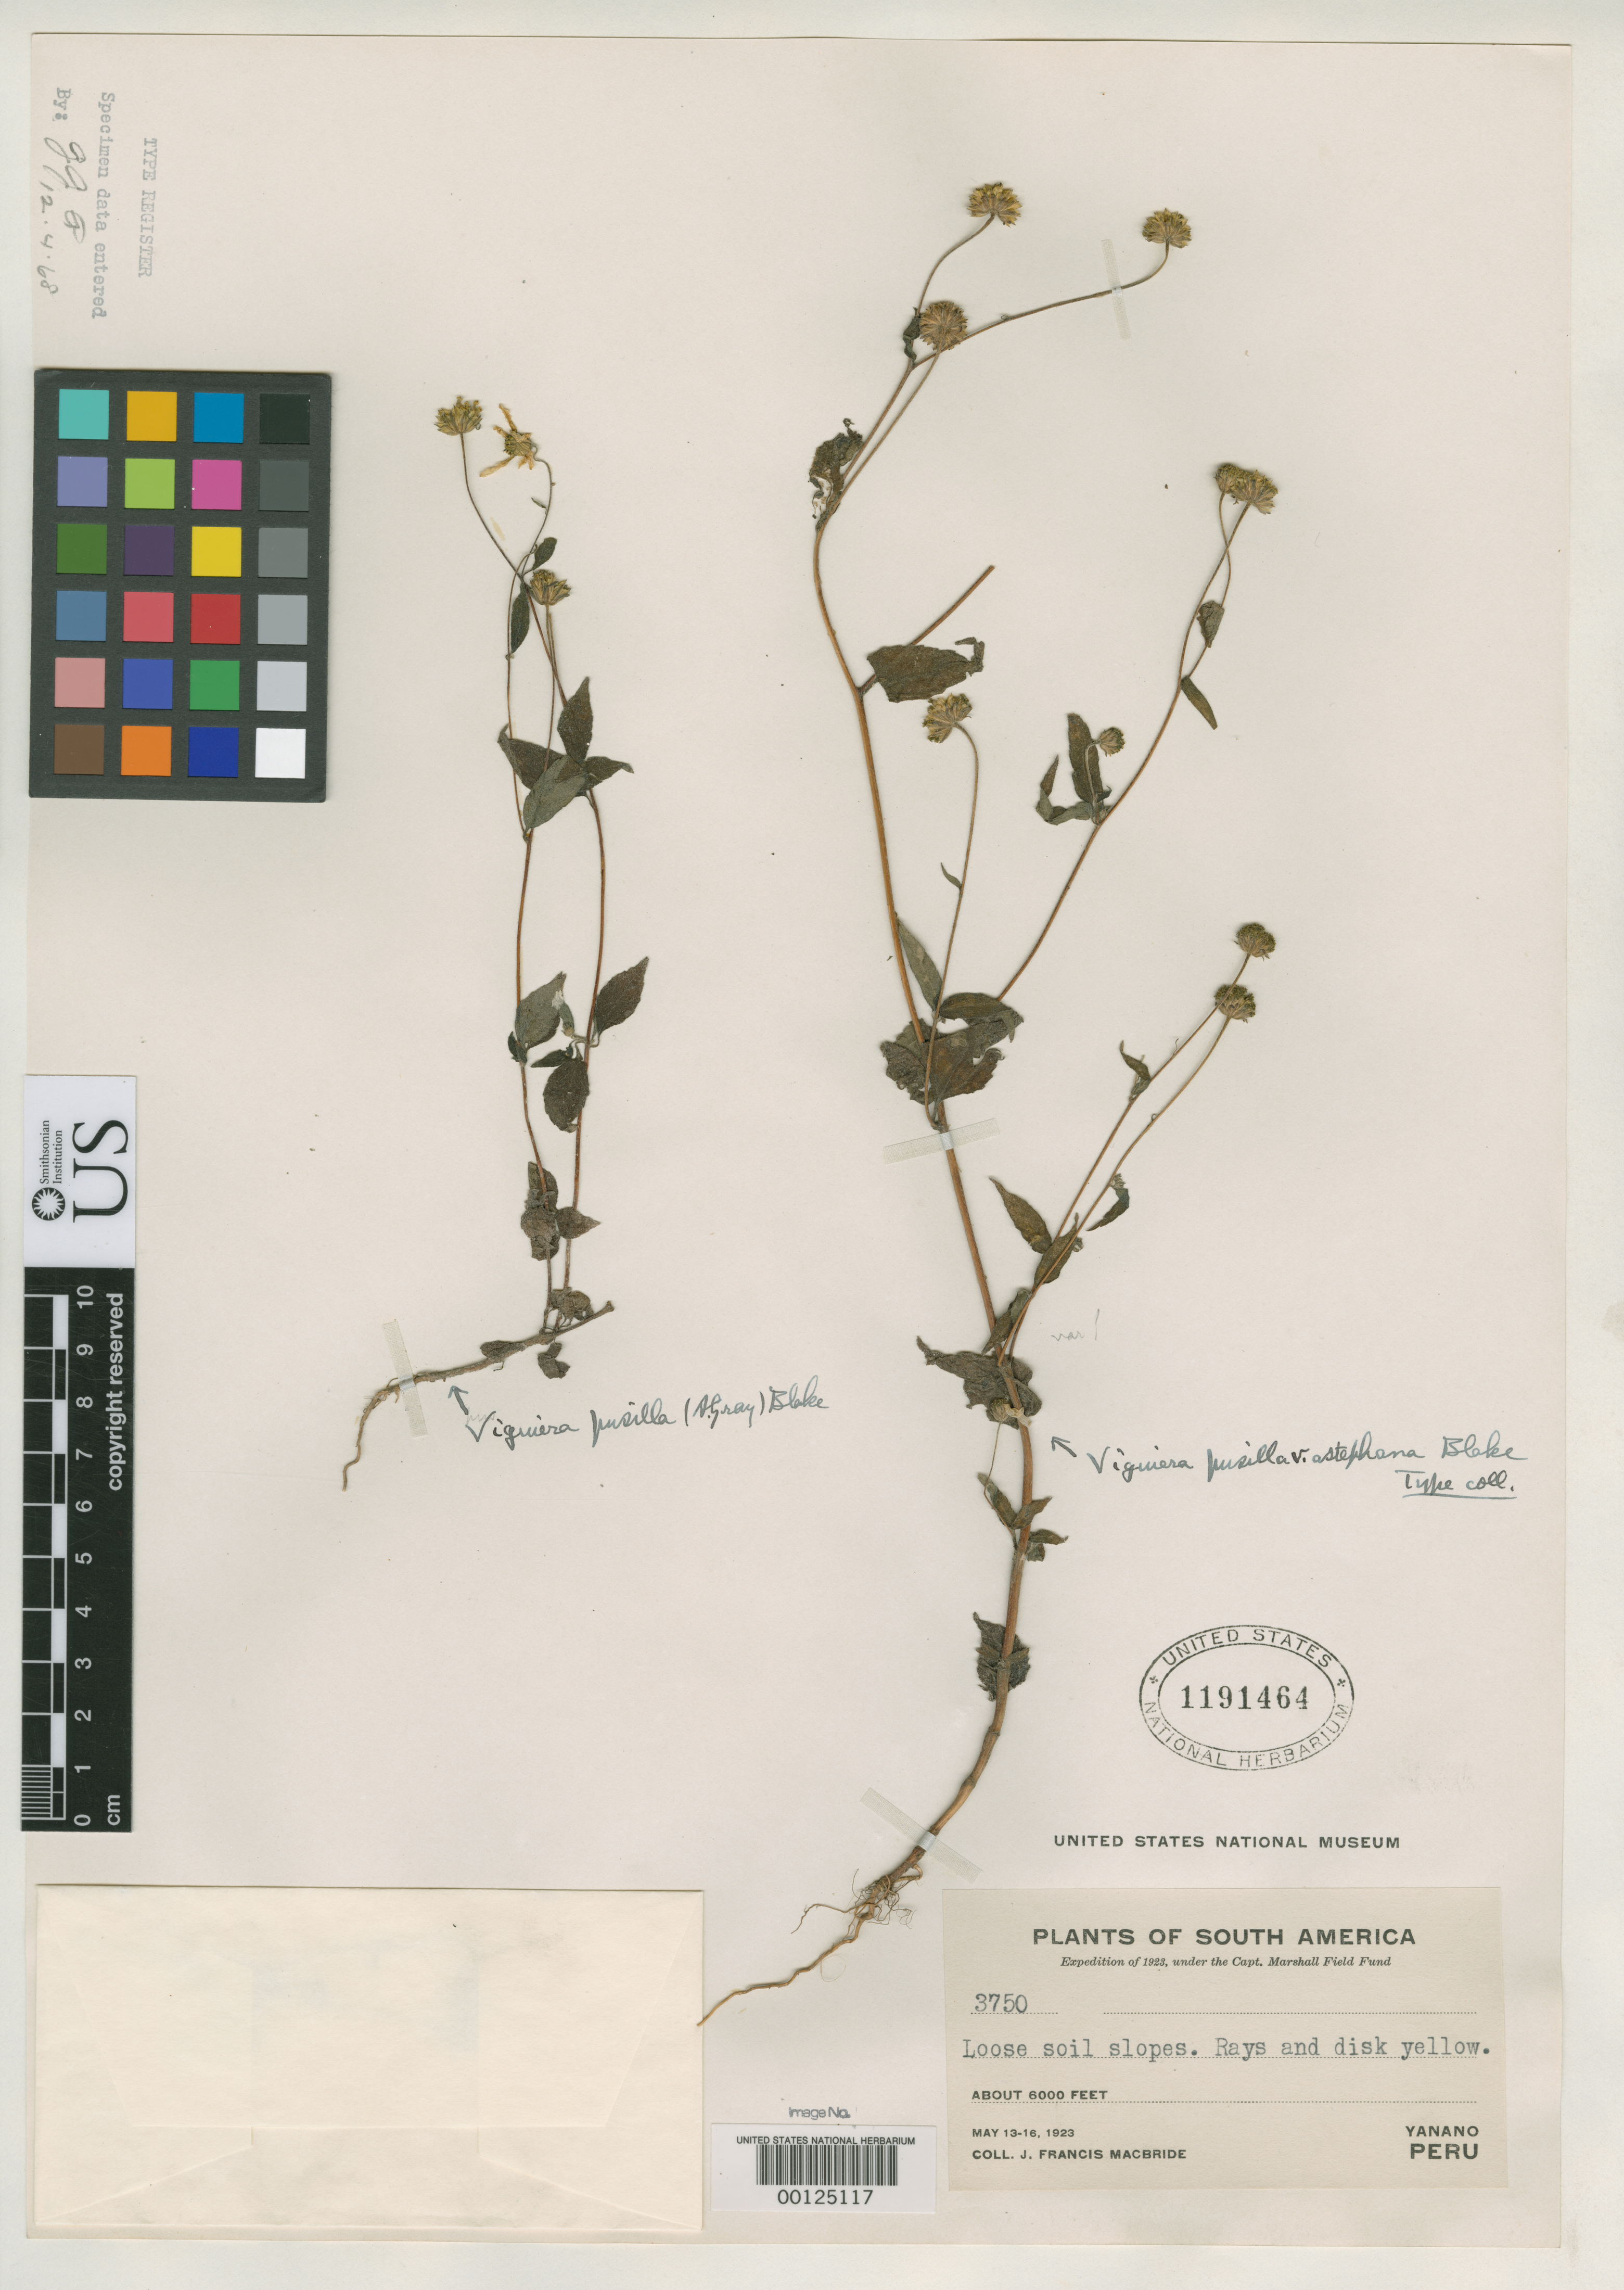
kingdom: Plantae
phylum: Tracheophyta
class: Magnoliopsida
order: Asterales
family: Asteraceae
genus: Viguiera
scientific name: Viguiera pusilla var. astephana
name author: S.F. Blake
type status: Isotype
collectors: J. F. Macbride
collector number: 3750 p.p.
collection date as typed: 13 May 1923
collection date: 1923-05-13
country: Peru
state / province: Huánuco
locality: Yanano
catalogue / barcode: US 1191464